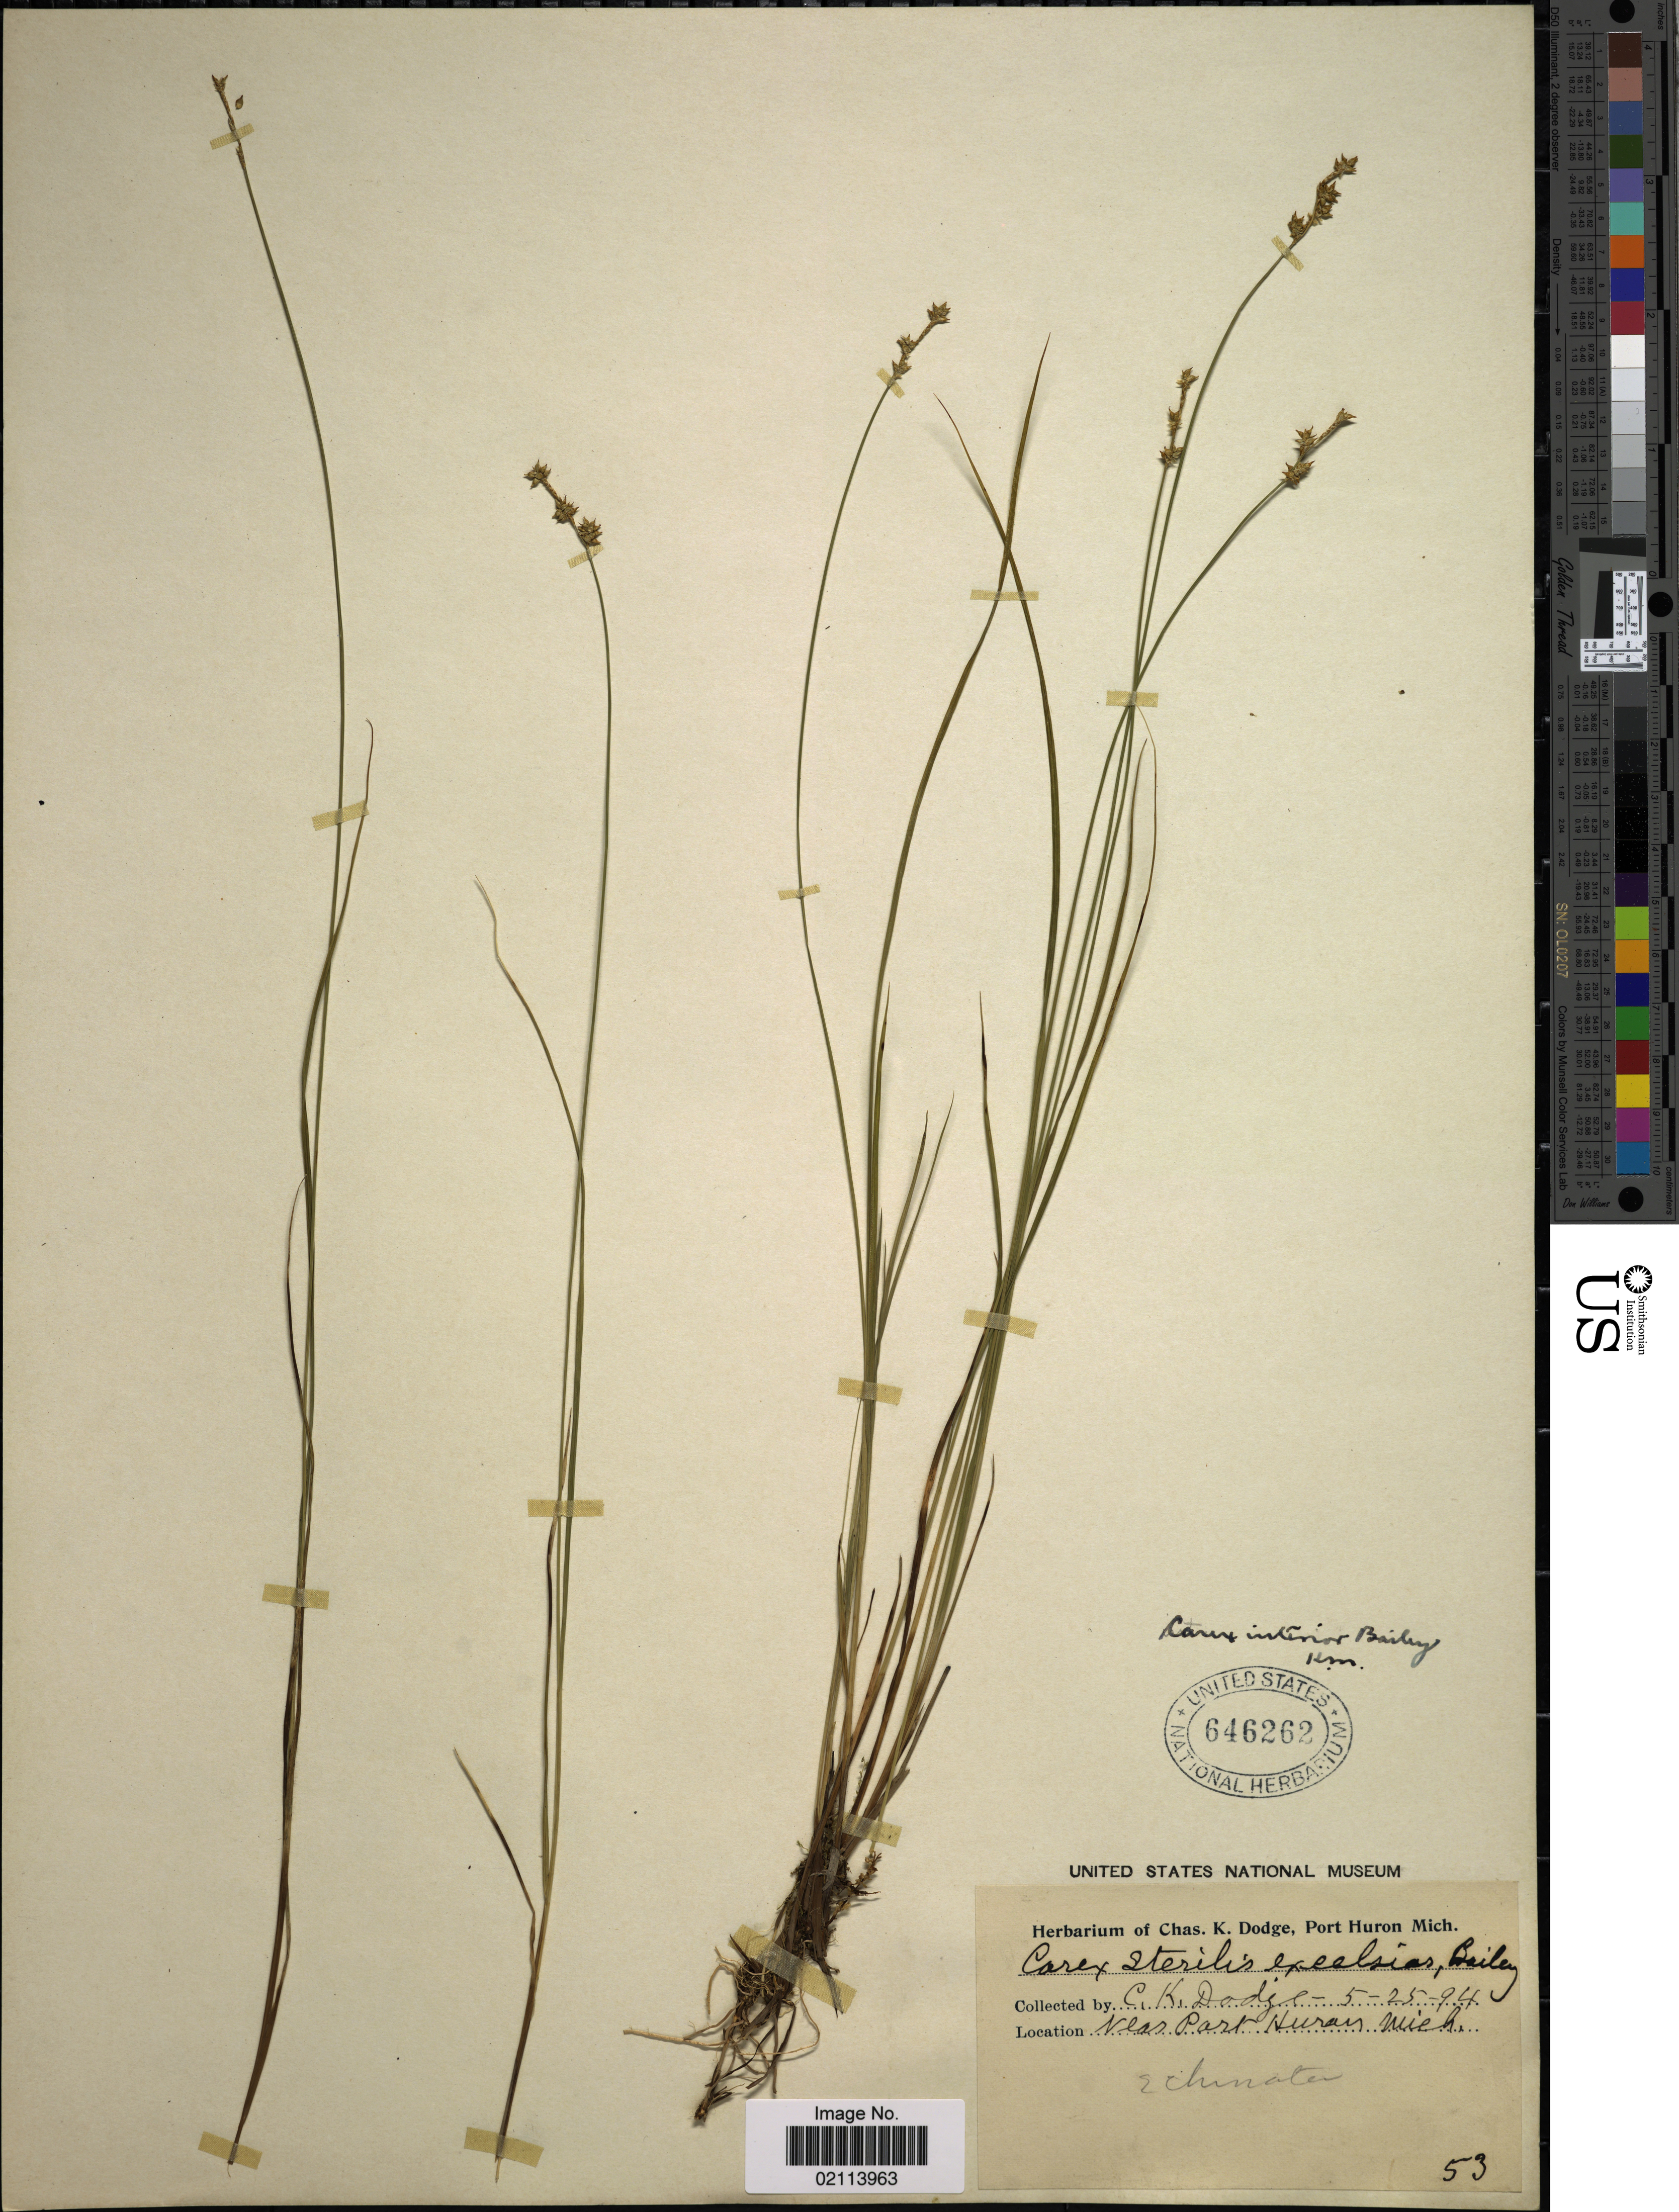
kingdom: Plantae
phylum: Tracheophyta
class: Liliopsida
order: Poales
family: Cyperaceae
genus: Carex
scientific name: Carex interior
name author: L.H. Bailey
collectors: C. K. Dodge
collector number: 53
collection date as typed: Transcribed d/m/y: 25/5/94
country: United States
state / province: Michigan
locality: Near Port Huron.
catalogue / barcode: US 646262